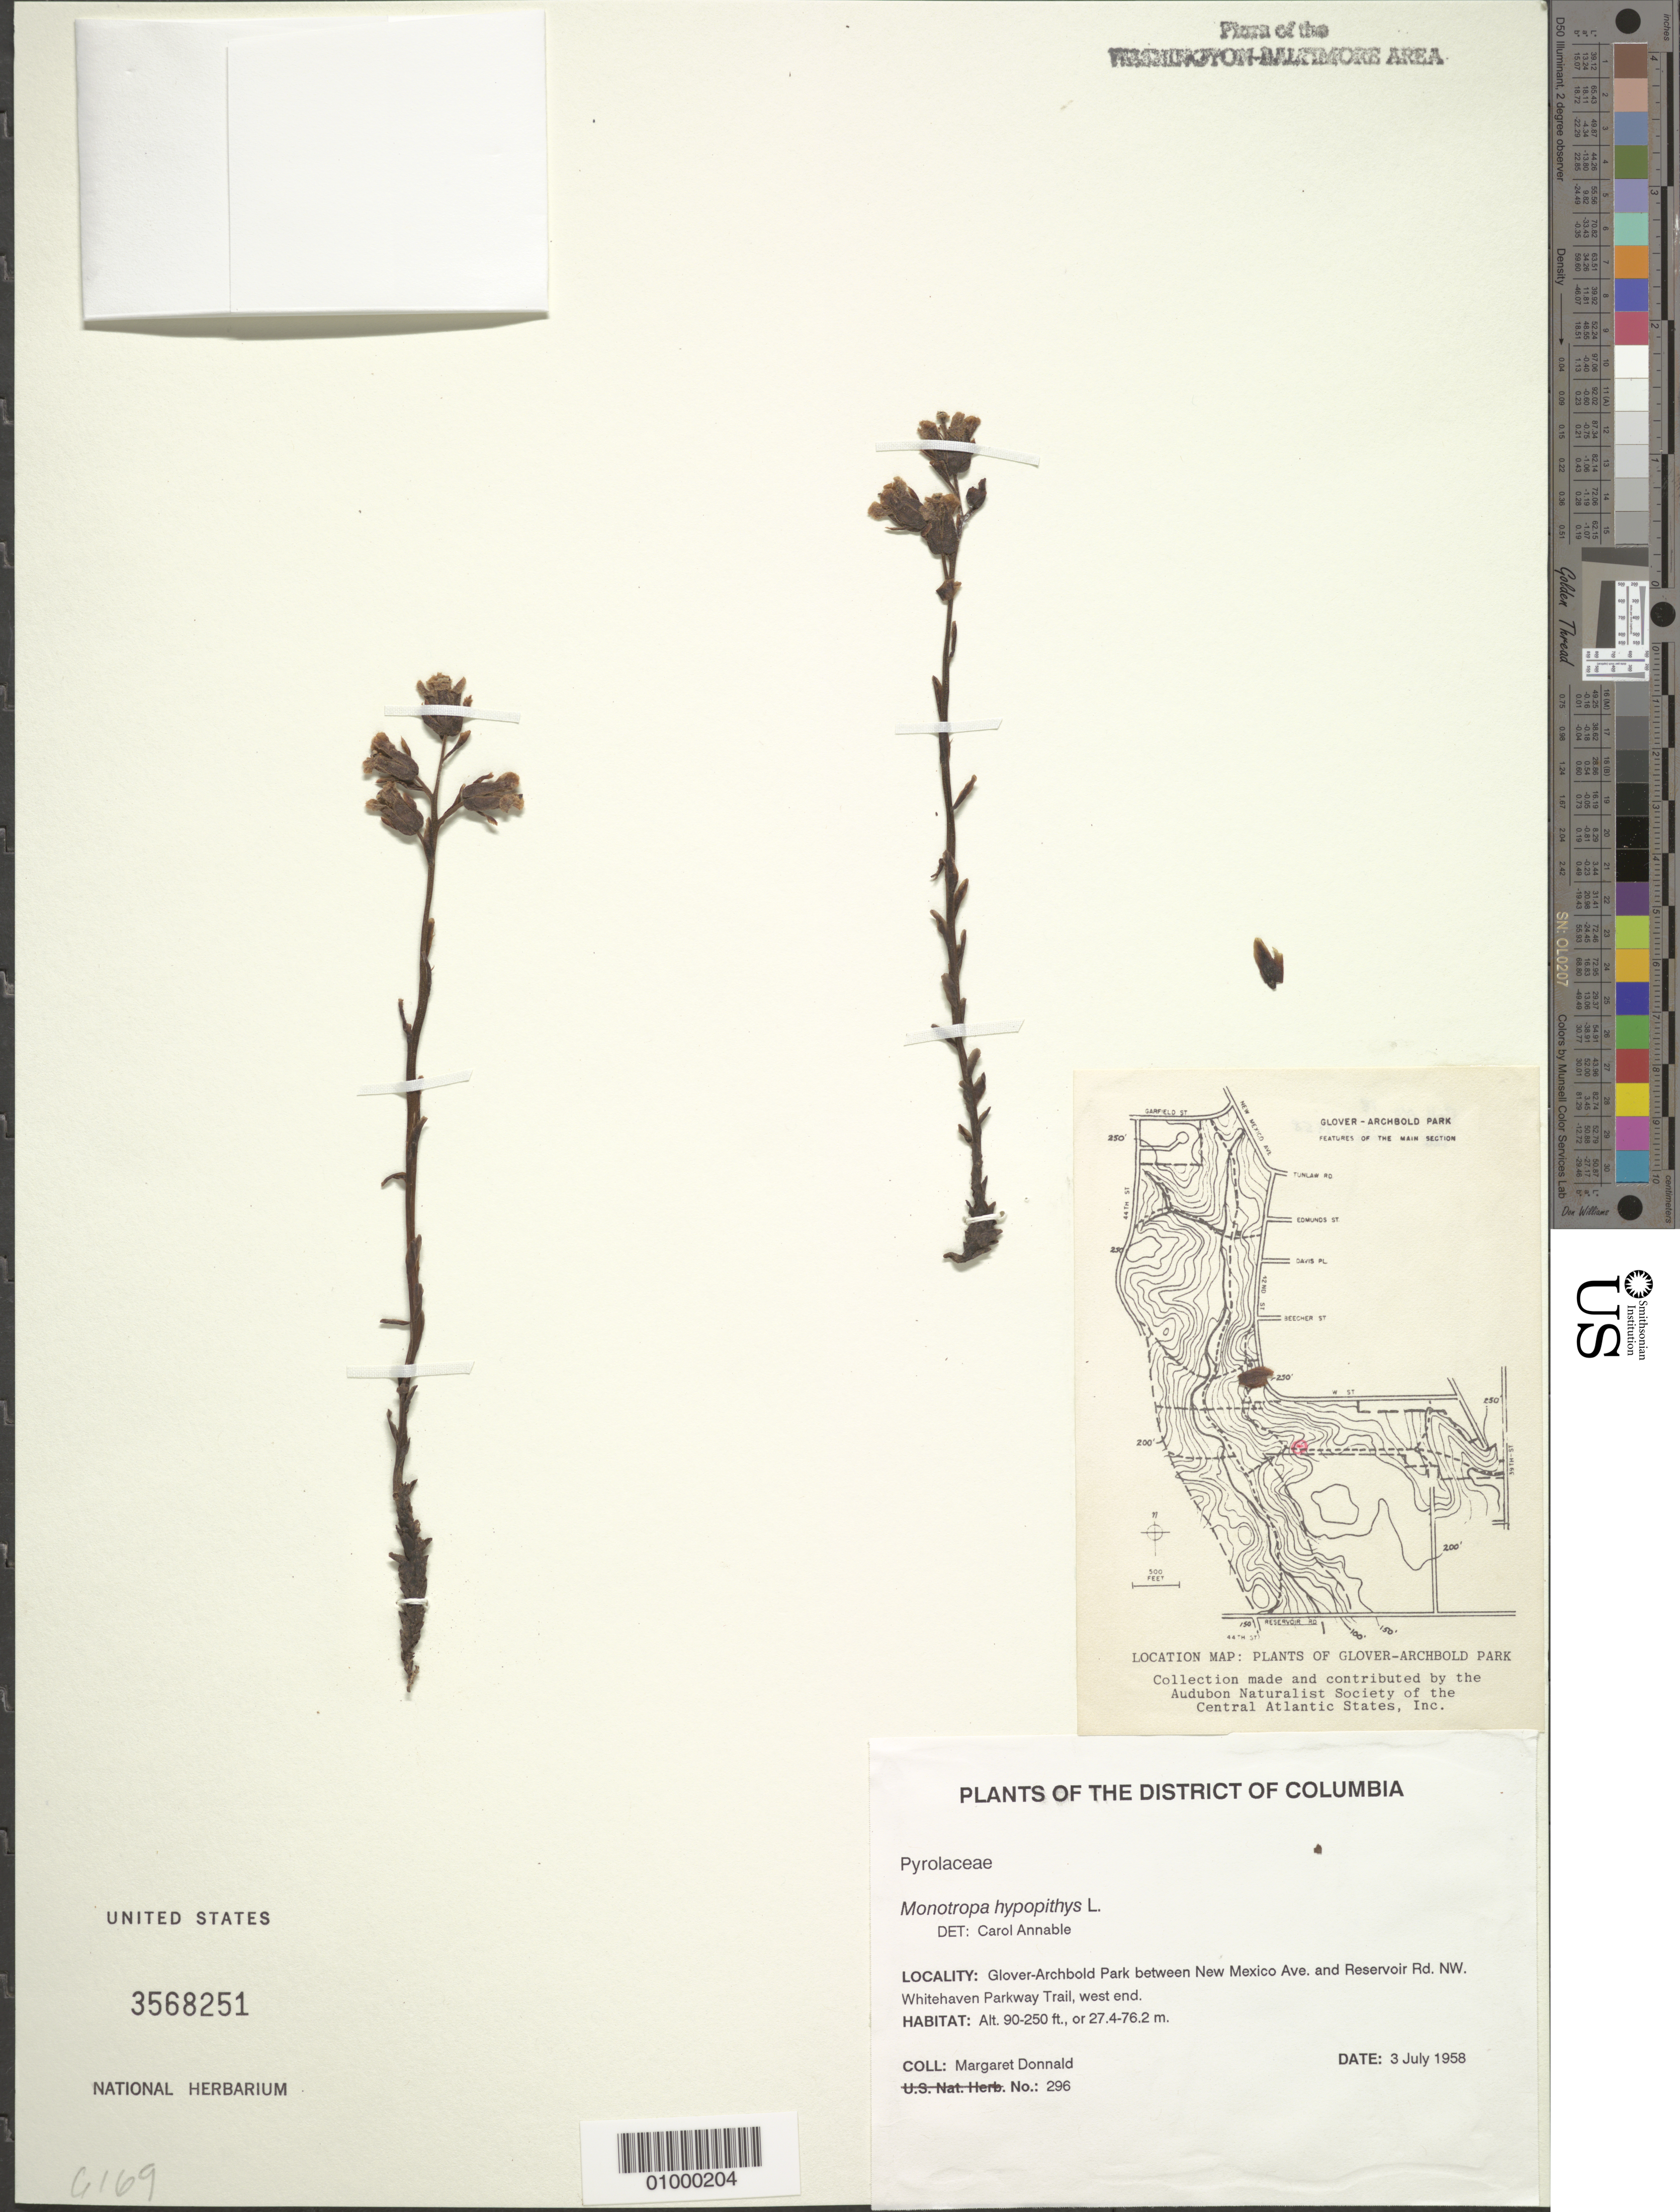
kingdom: Plantae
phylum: Tracheophyta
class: Magnoliopsida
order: Ericales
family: Ericaceae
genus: Hypopitys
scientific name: Hypopitys monotropa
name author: Crantz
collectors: M. Donnald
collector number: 296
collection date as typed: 3 Jul 1958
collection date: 1958-07-03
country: United States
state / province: District of Columbia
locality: Glover-Archbold Park between New Mexico Avenue and Reservoir Road NW. Whitehaven Parkway Trail, west end.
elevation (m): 27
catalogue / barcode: US 3568251